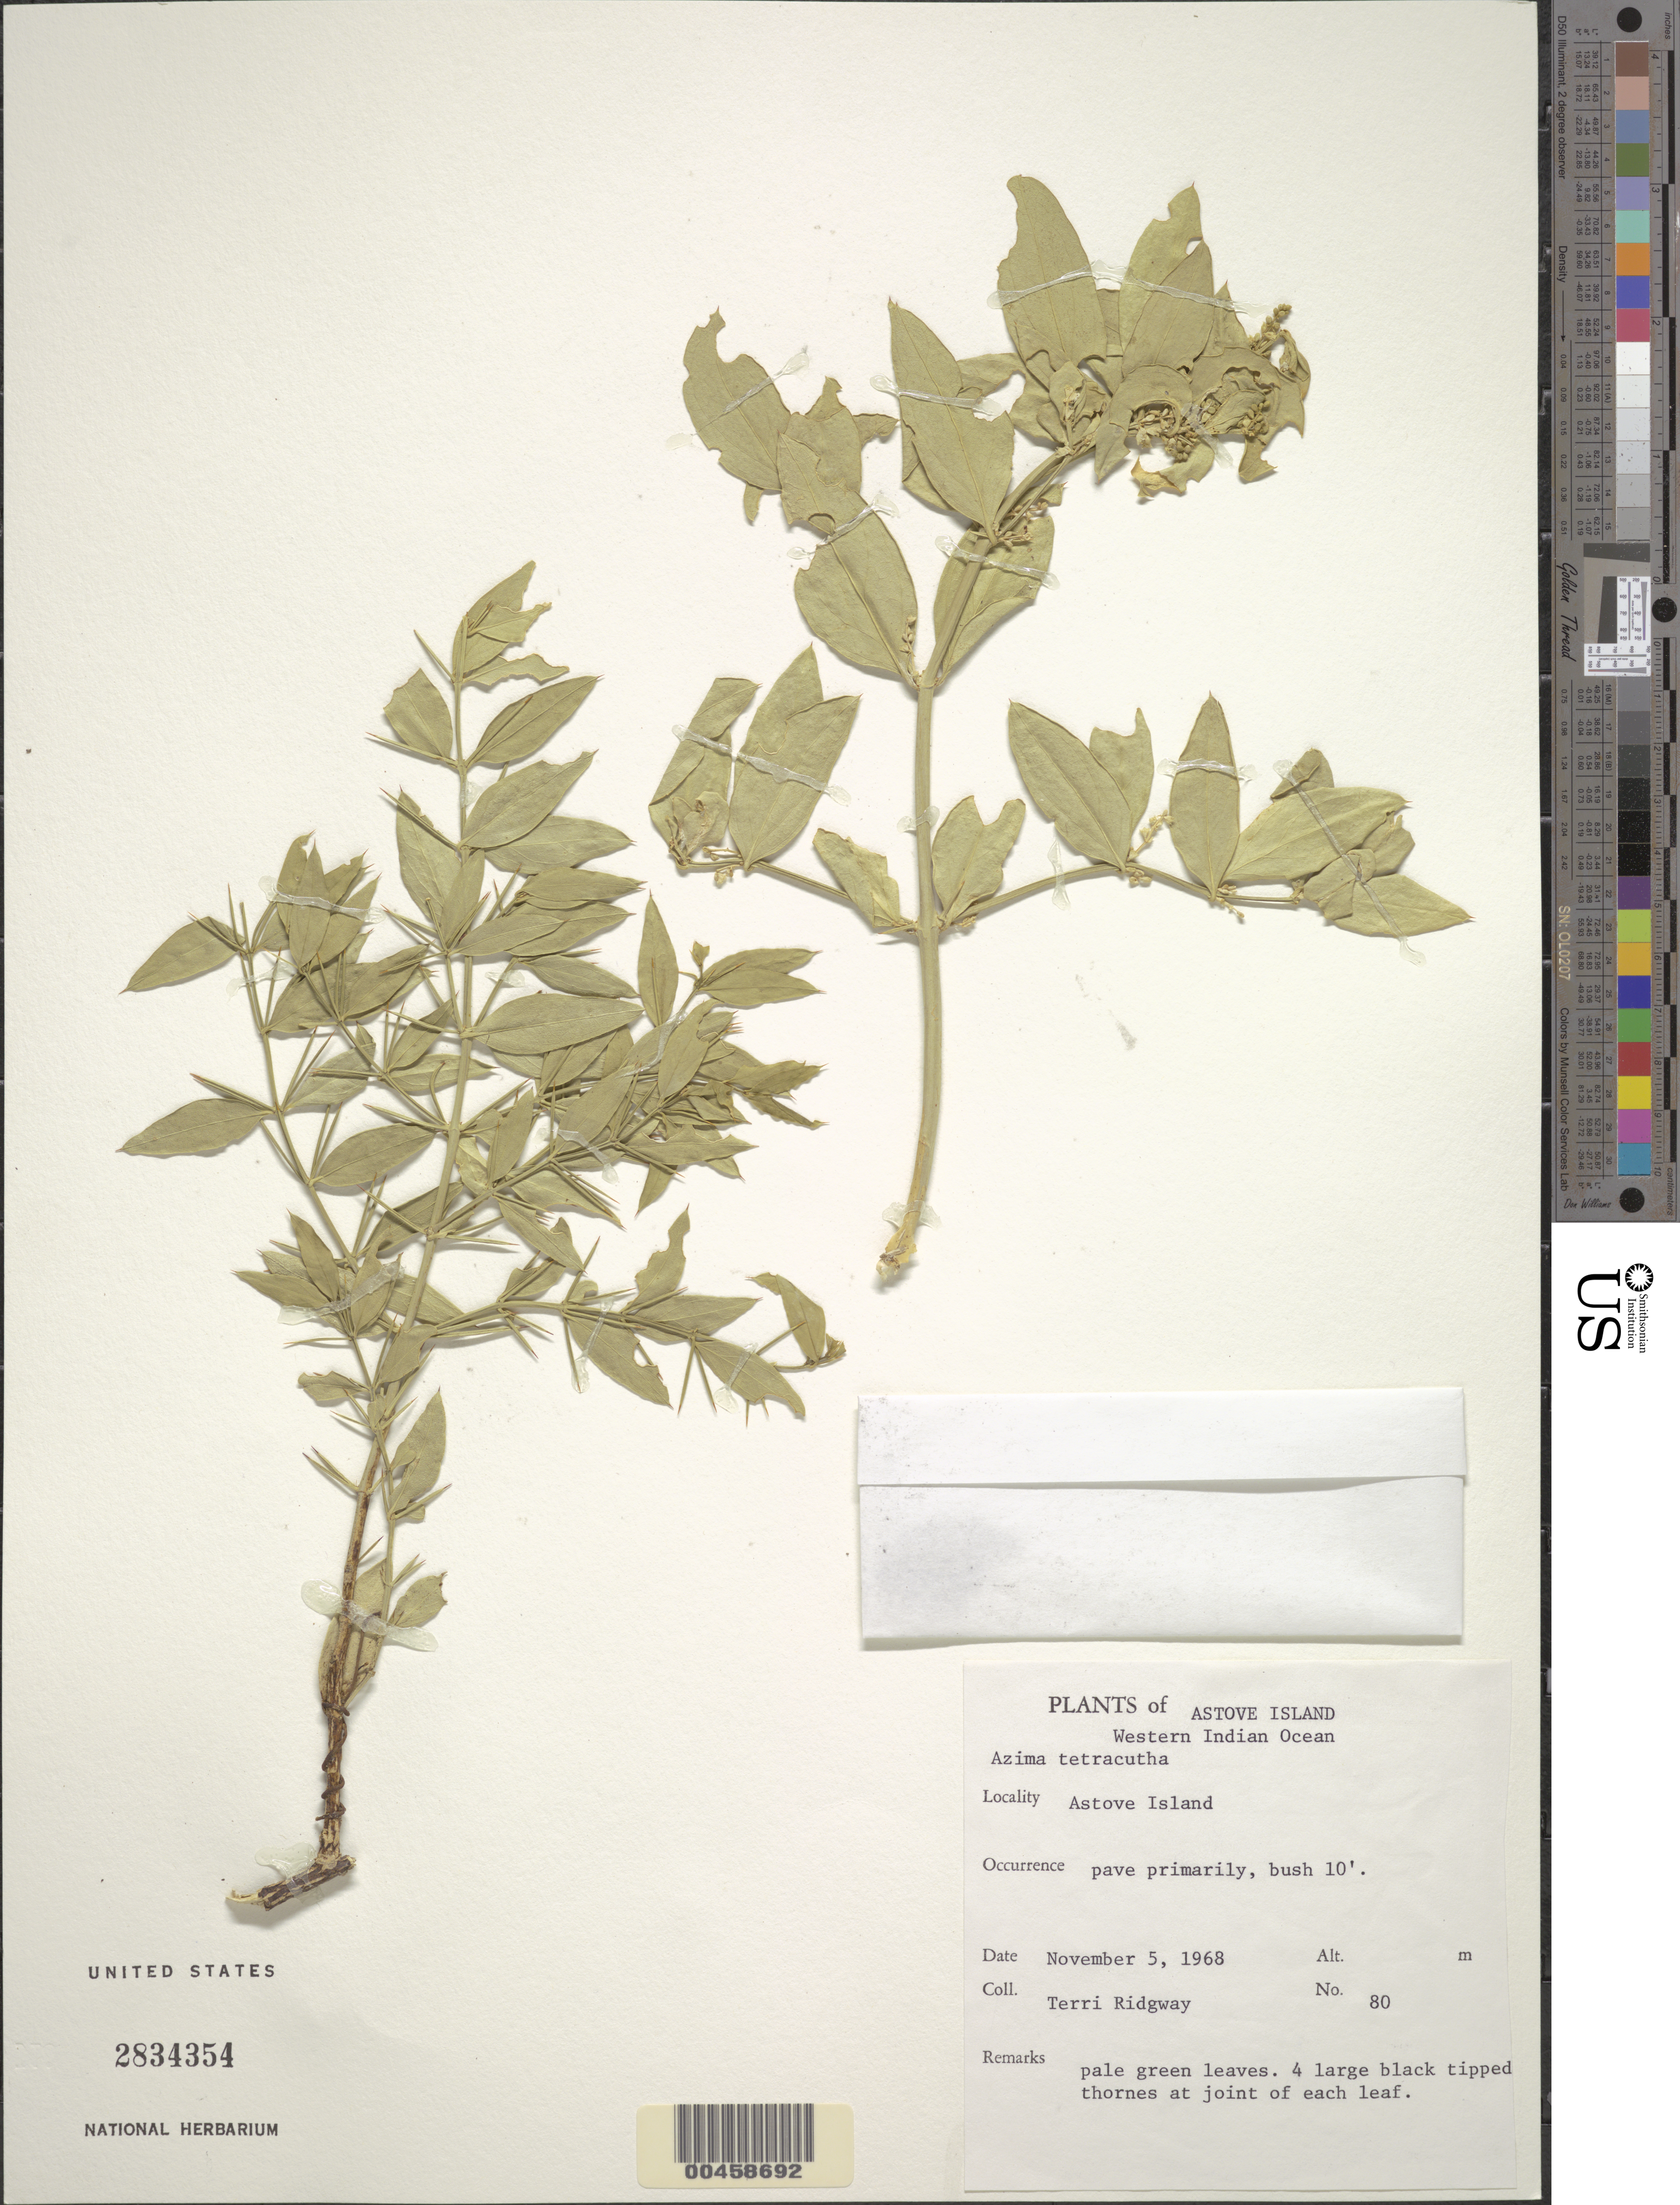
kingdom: Plantae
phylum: Tracheophyta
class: Magnoliopsida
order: Brassicales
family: Salvadoraceae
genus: Azima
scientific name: Azima tetracantha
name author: Lam.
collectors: T. Ridgway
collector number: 80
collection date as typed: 05 Nov 1968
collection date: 1968-11-05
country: Seychelles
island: Astove Atoll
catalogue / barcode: US 2834354